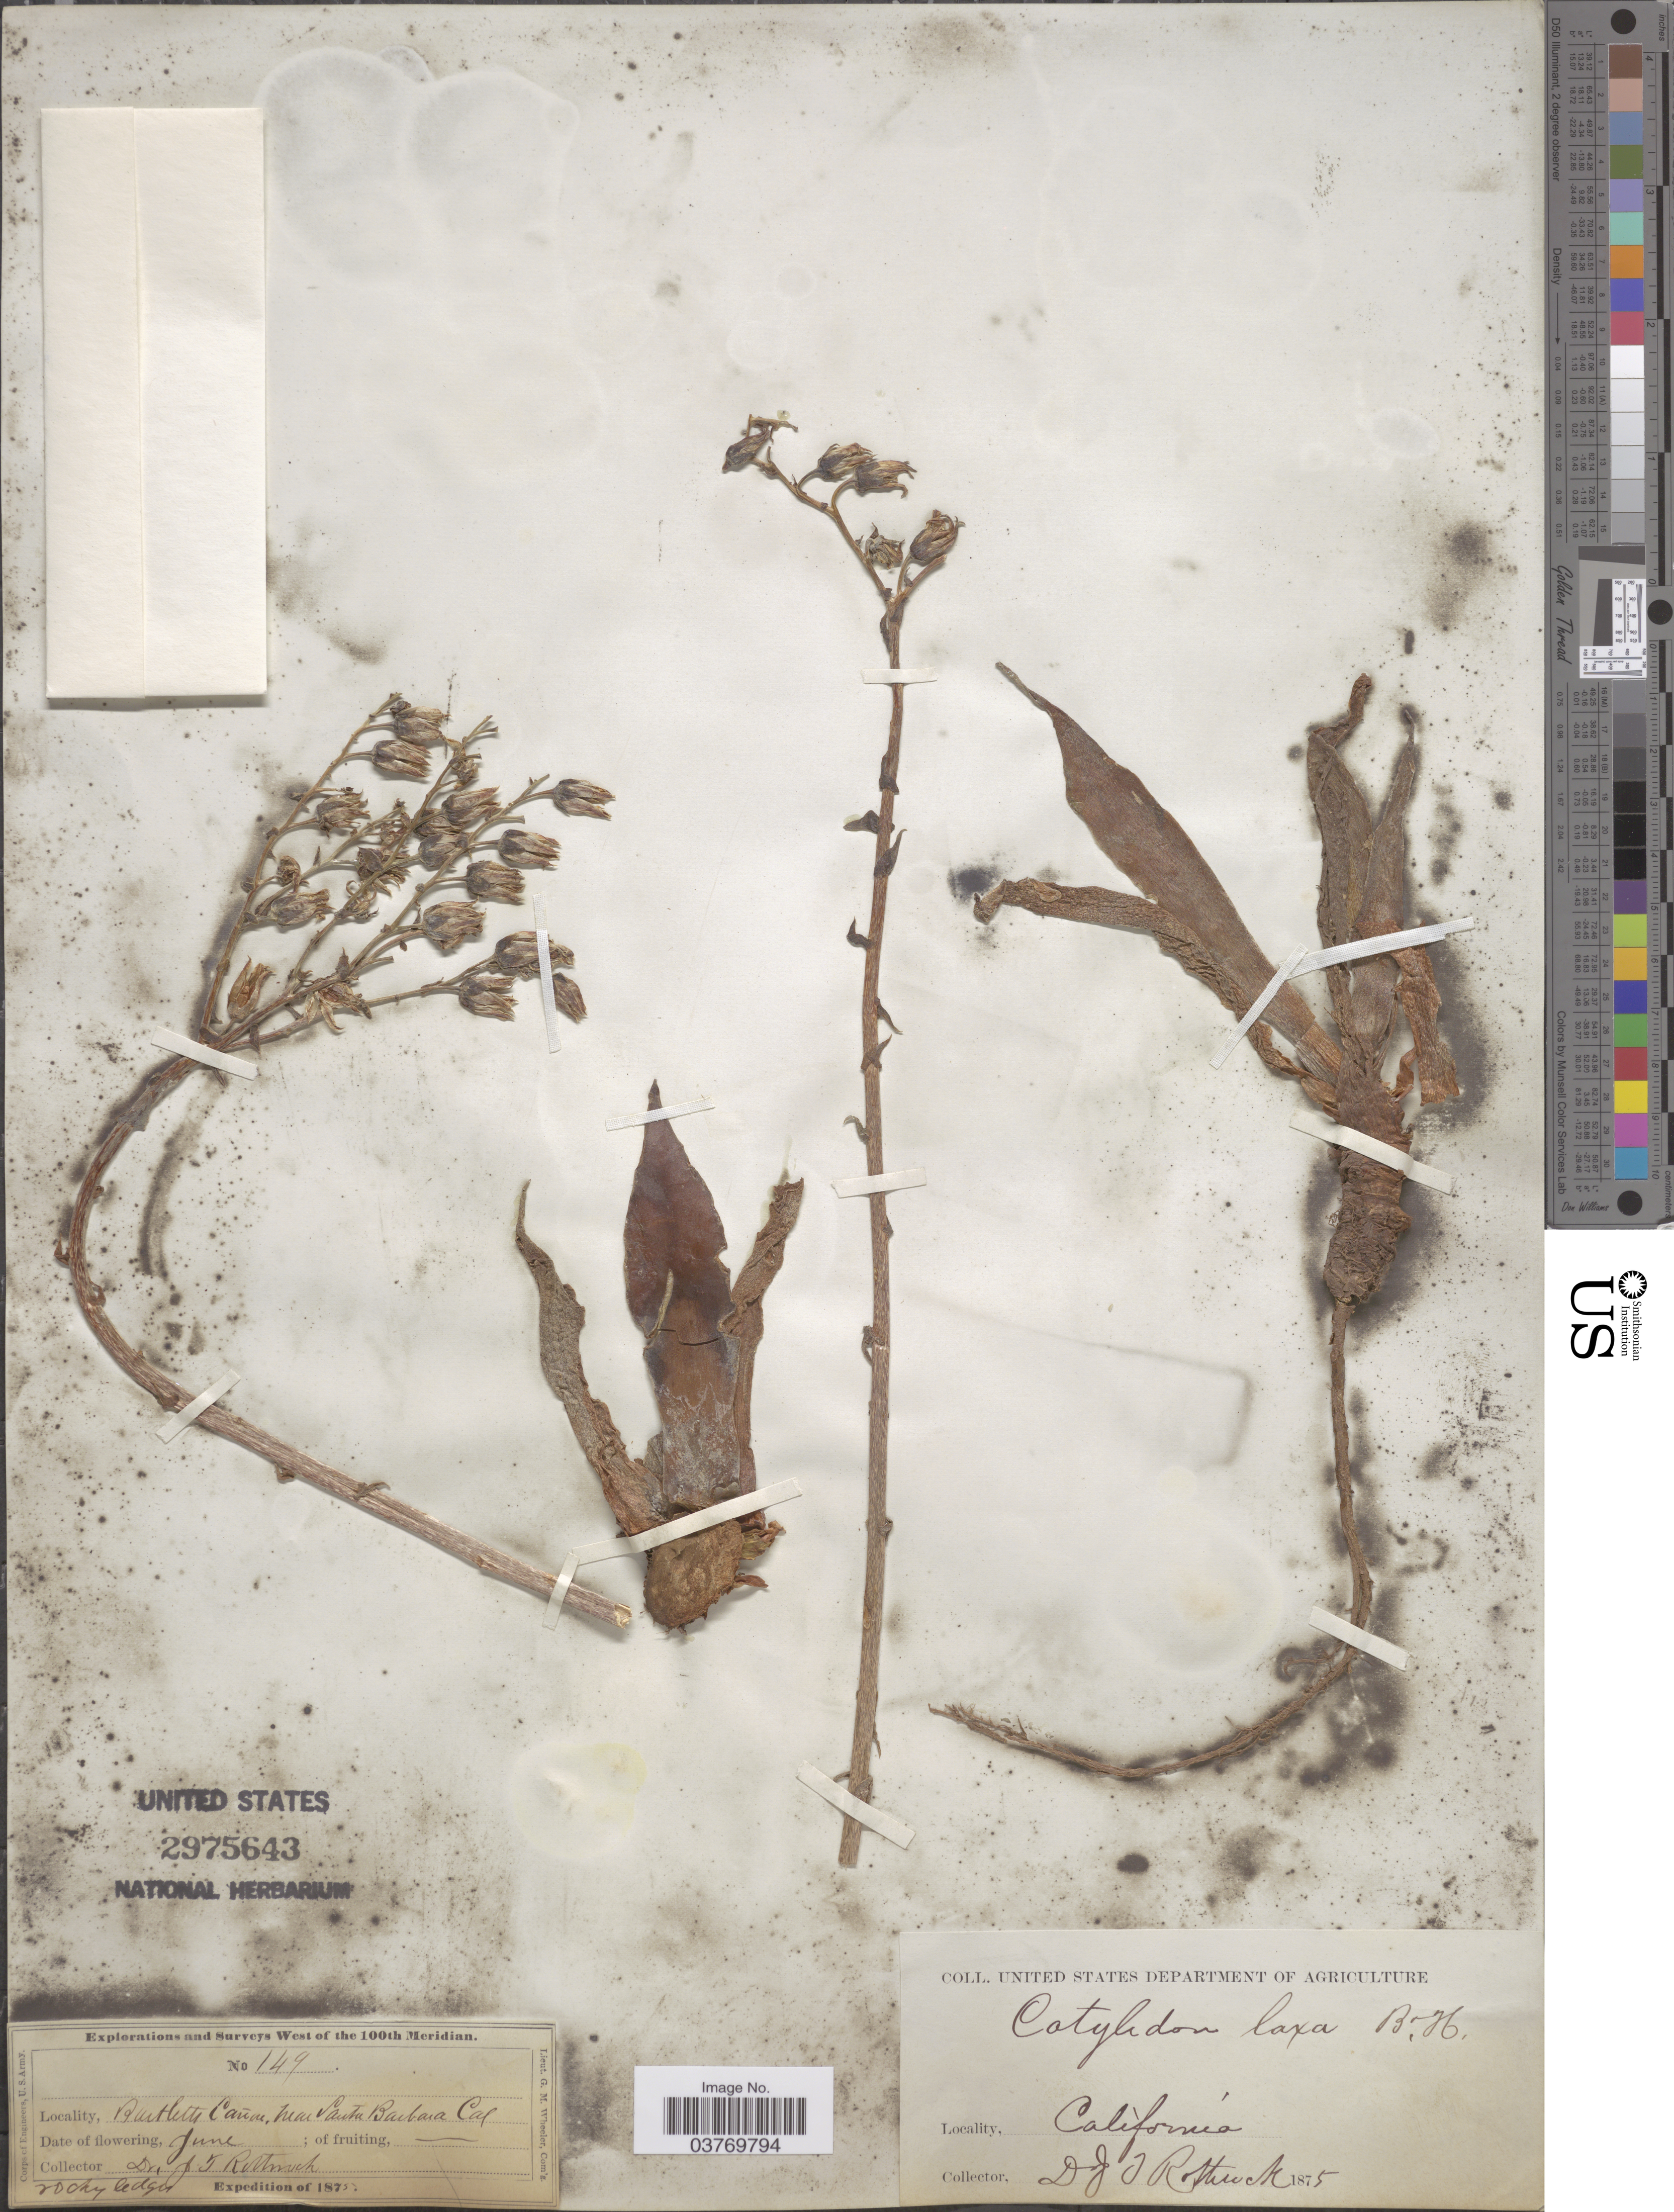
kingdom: Plantae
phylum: Tracheophyta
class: Magnoliopsida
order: Saxifragales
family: Crassulaceae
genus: Dudleya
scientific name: Dudleya laxa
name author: (Lindl.) Britton & Rose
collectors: J. T. Rothrock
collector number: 149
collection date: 1875-06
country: United States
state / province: California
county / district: Santa Barbara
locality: Bartletts Cañon, near Santa Barbara. West of the 100th Meridian.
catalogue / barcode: US 2975643